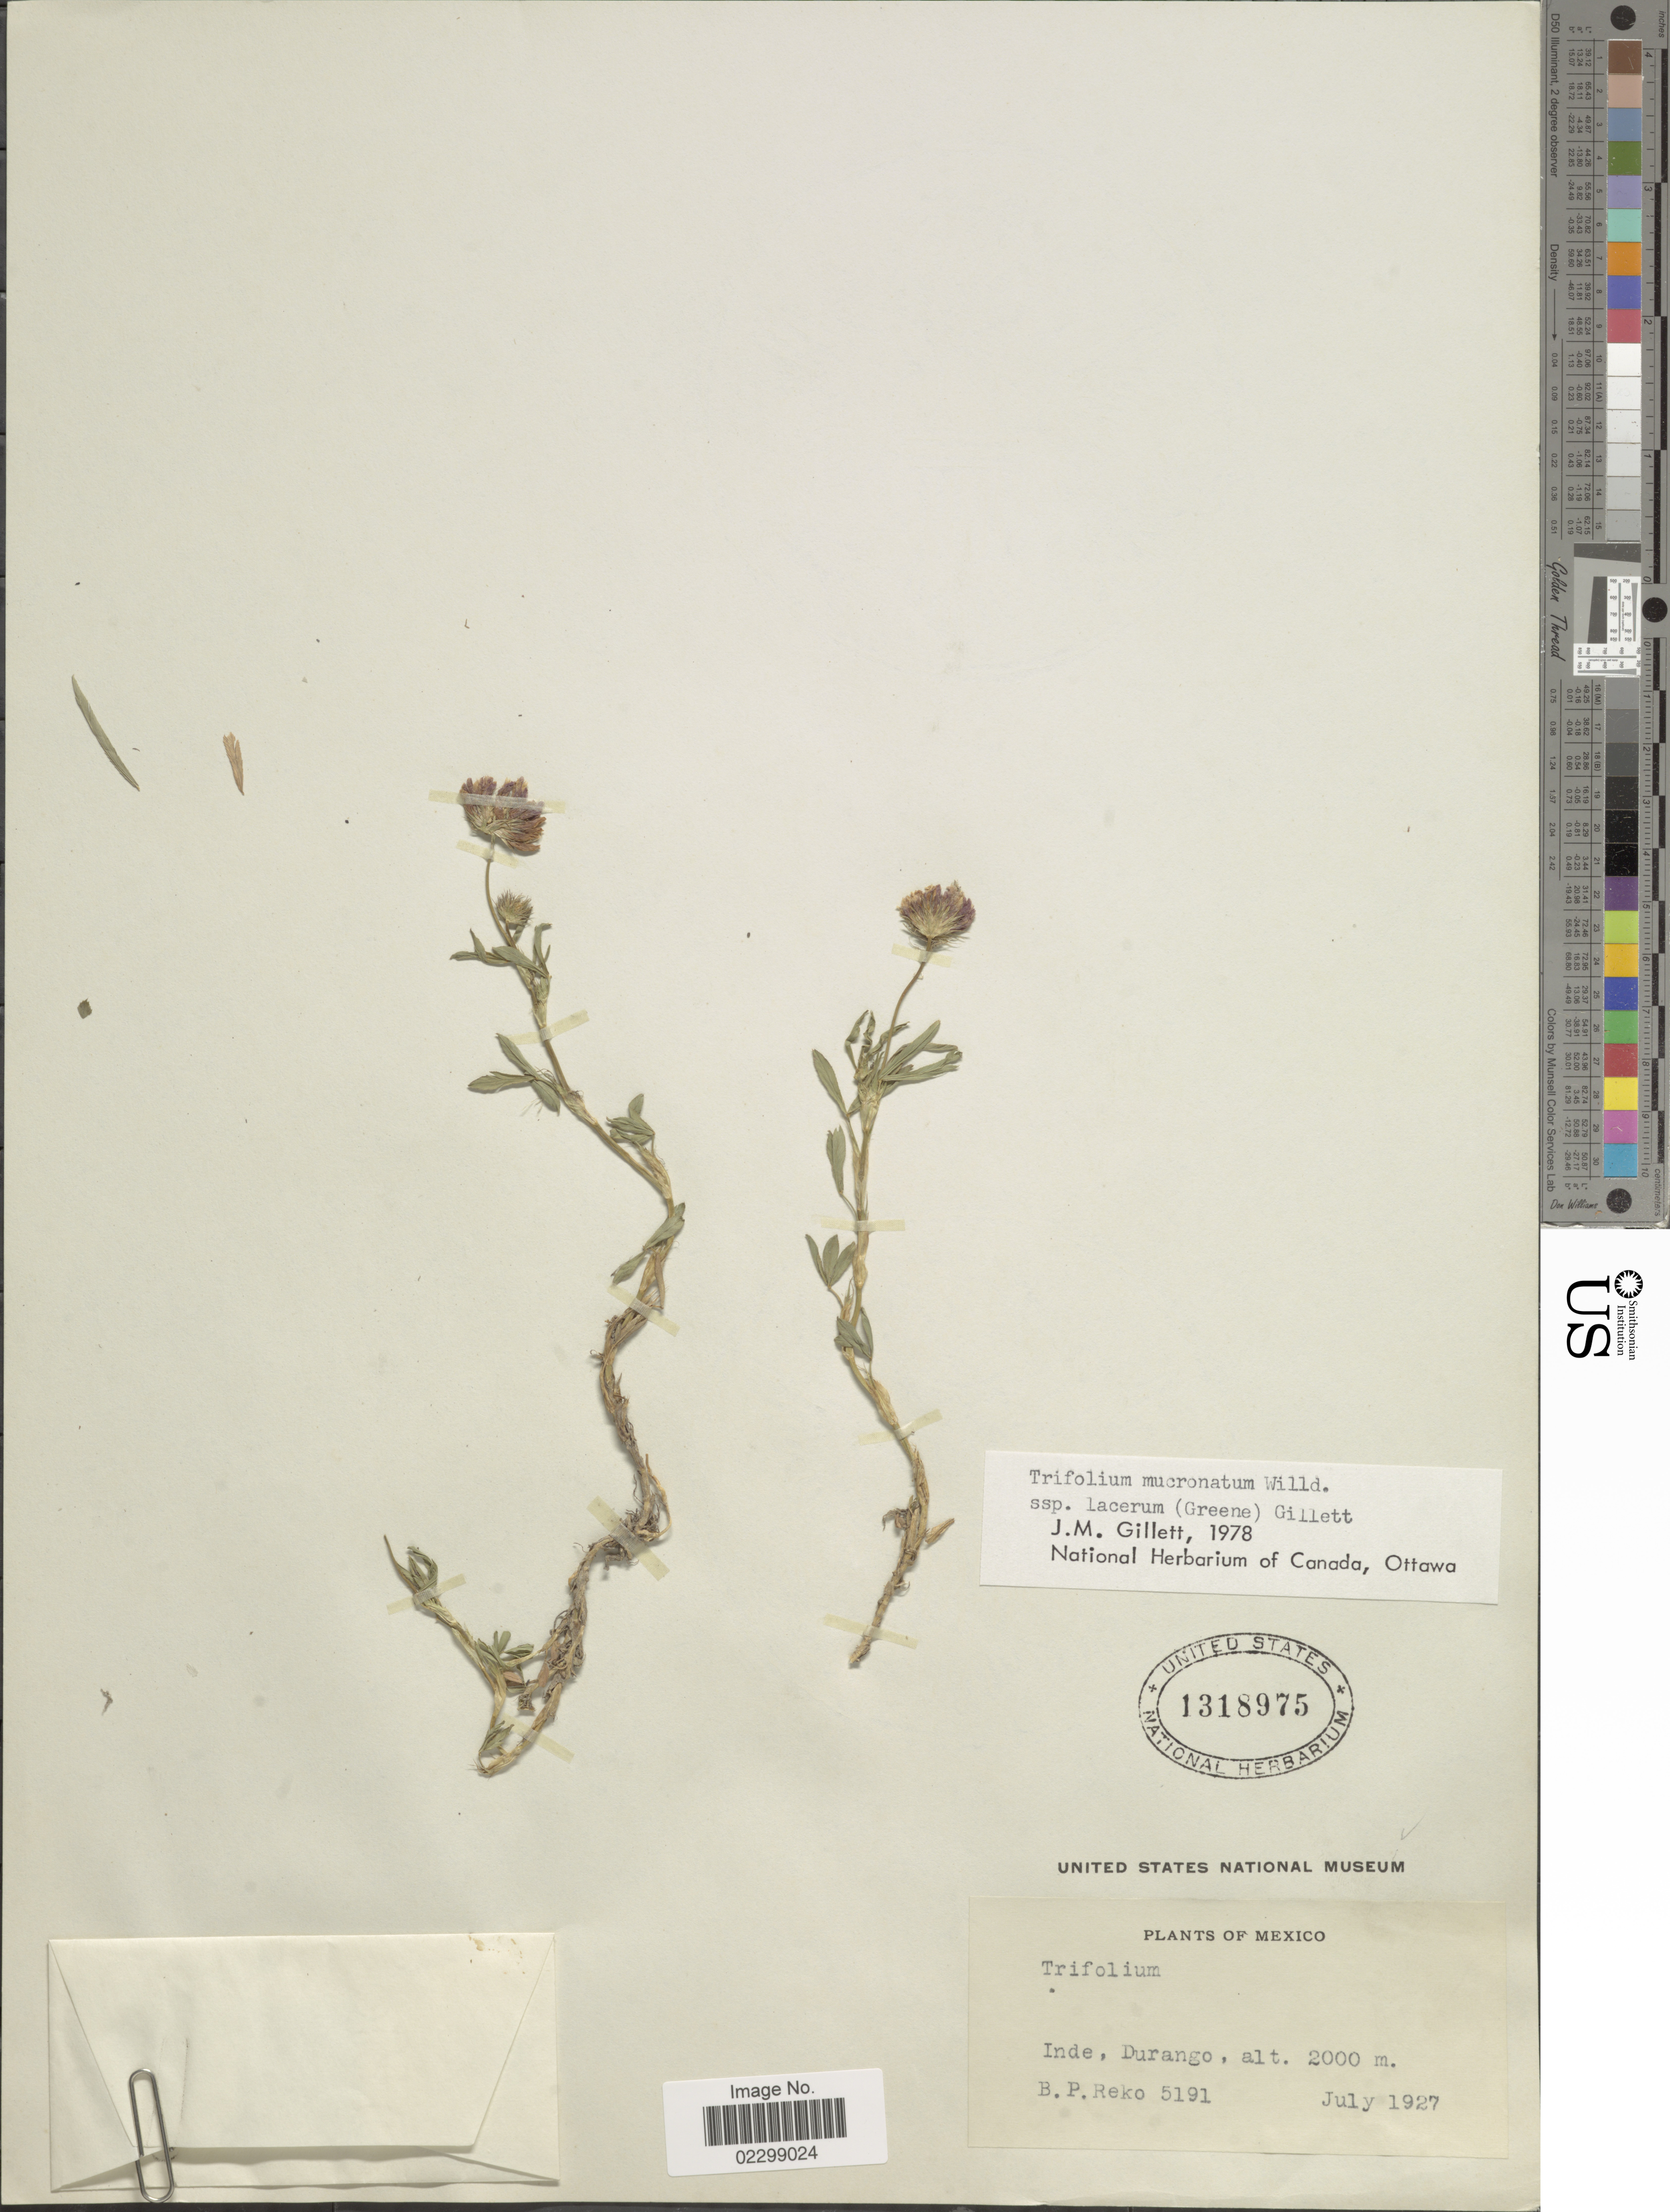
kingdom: Plantae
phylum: Tracheophyta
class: Magnoliopsida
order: Fabales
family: Fabaceae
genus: Trifolium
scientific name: Trifolium mucronatum subsp. lacerum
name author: Willd. ex Spreng.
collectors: B. P. Reko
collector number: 5191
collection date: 1927-07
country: Mexico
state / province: Durango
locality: Inde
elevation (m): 2000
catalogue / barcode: US 1318975